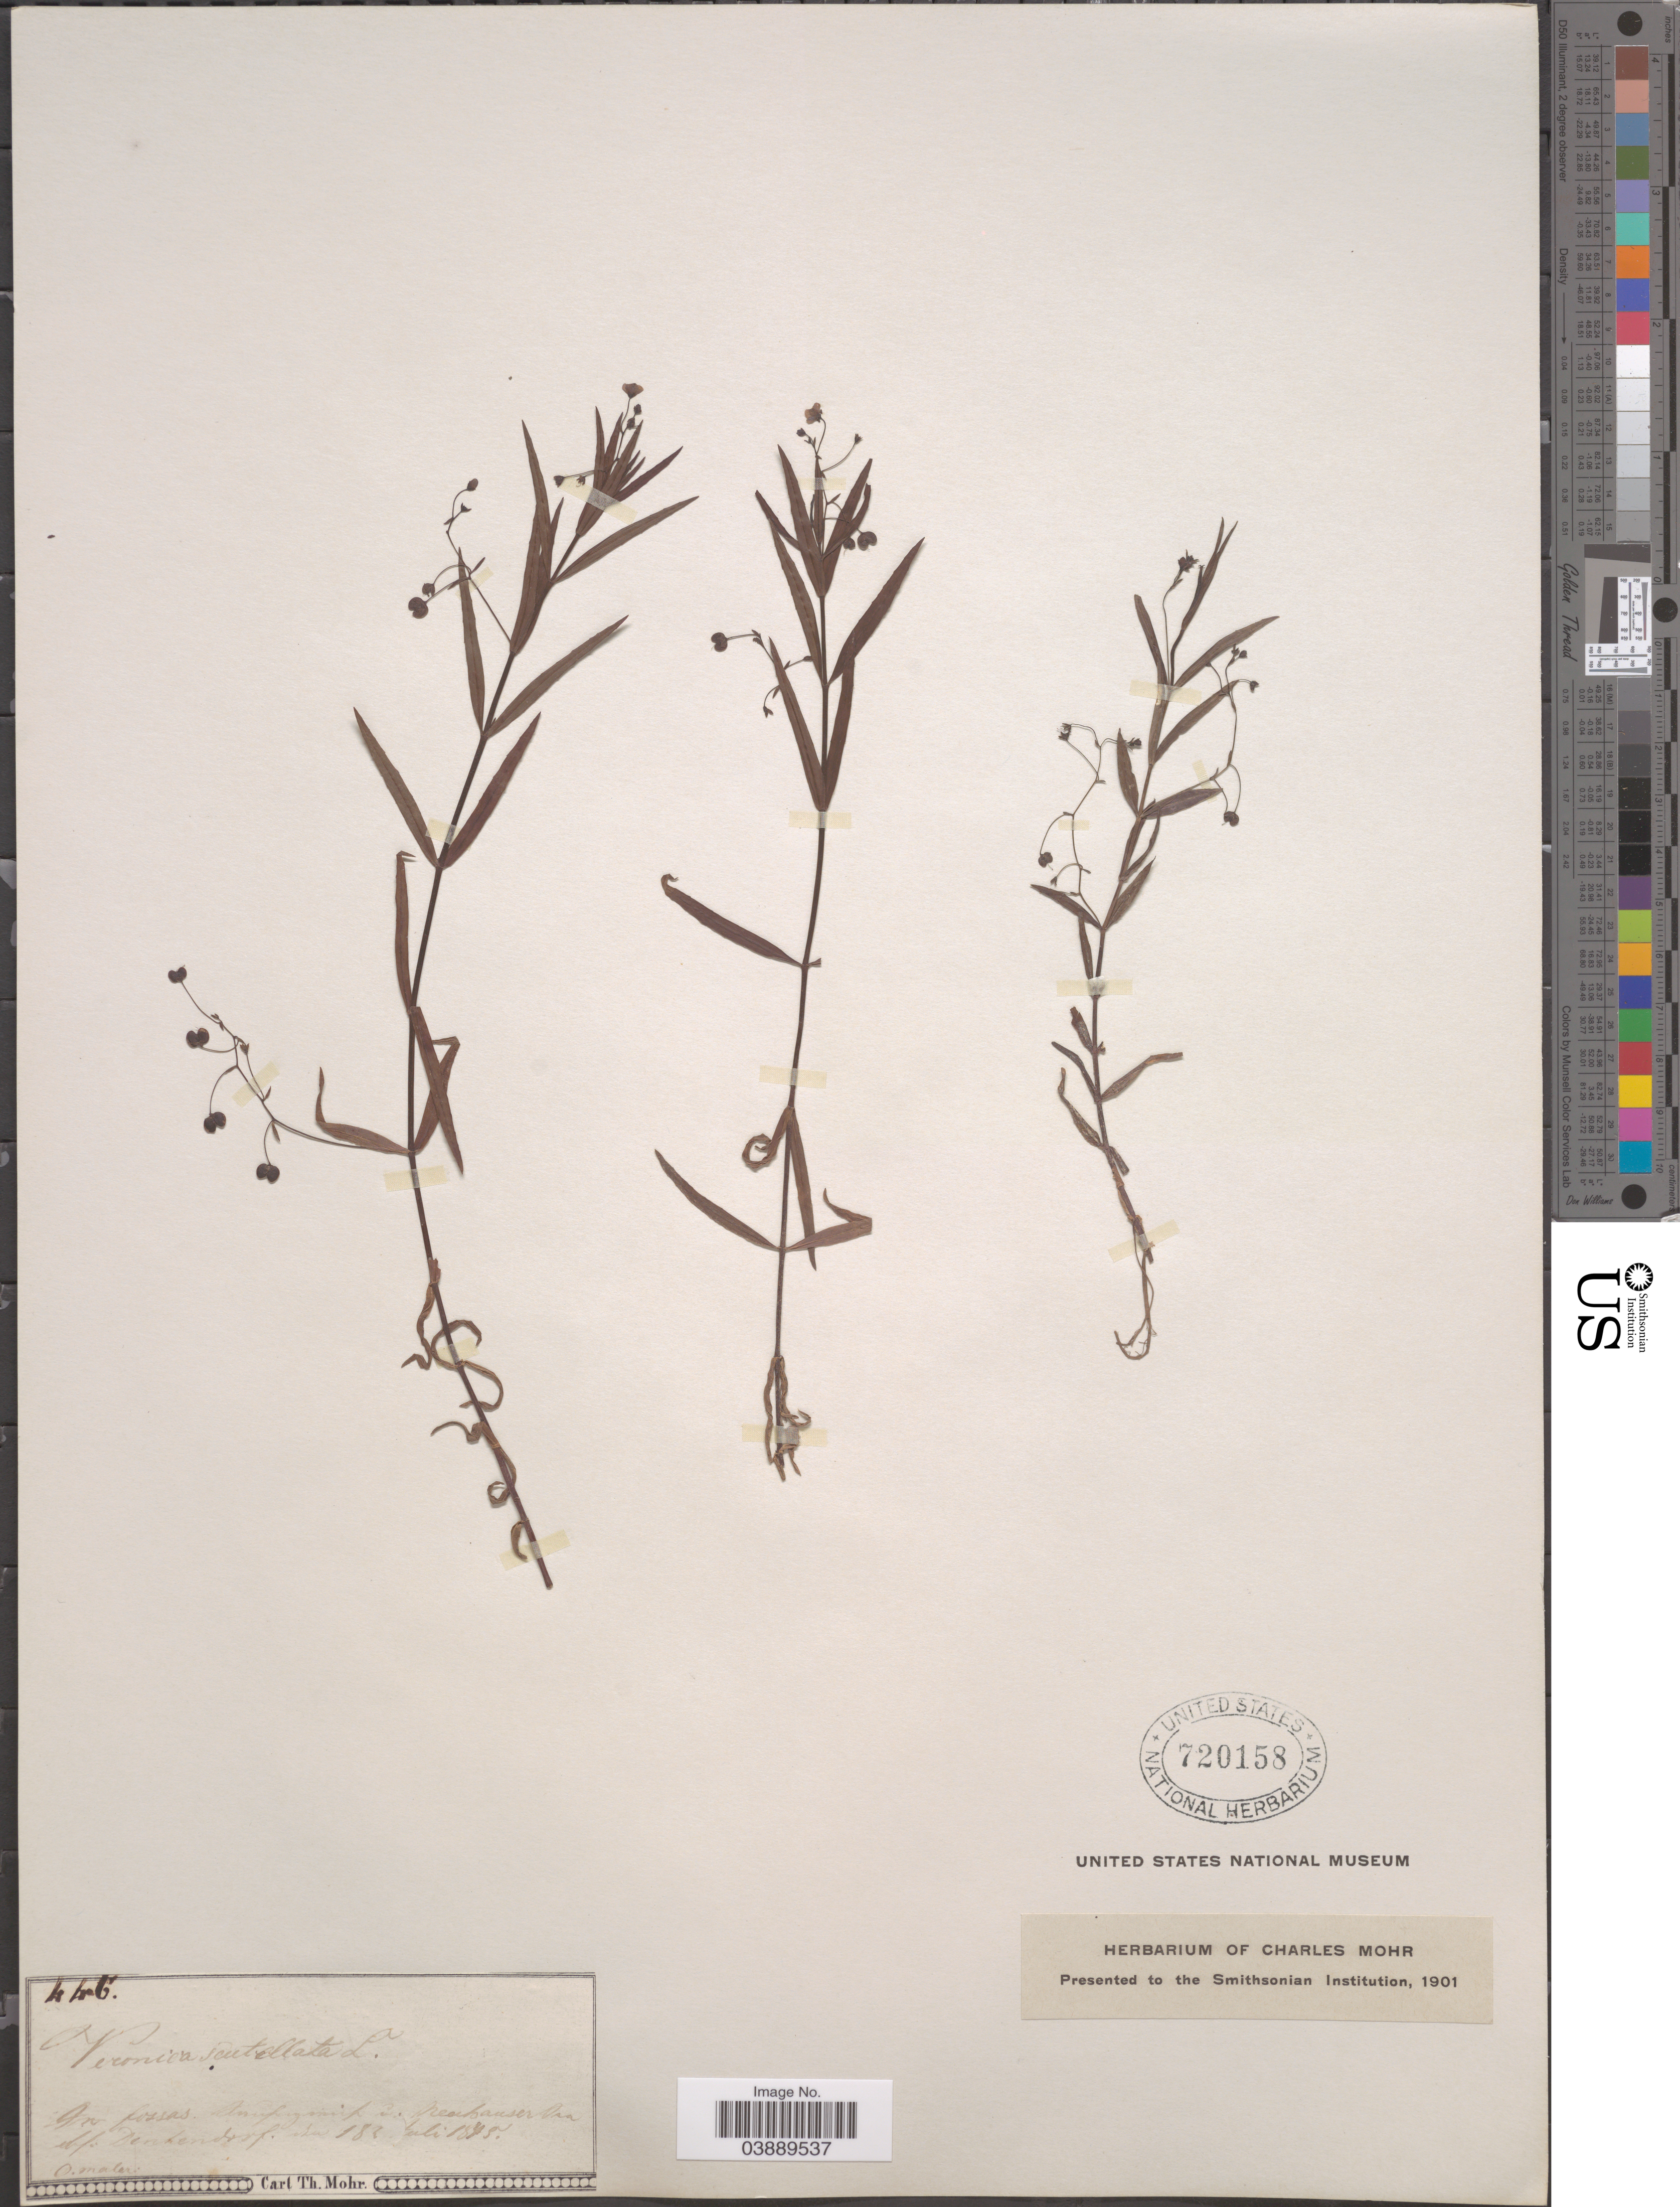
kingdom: Plantae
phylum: Tracheophyta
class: Magnoliopsida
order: Lamiales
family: Plantaginaceae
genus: Veronica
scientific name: Veronica scutellata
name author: L.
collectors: O. Maler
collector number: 446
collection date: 1945-07-18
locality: In fossas Anupugmiap v. neahauser Osa bp. Denkendorf. [interpreted]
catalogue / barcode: US 720158